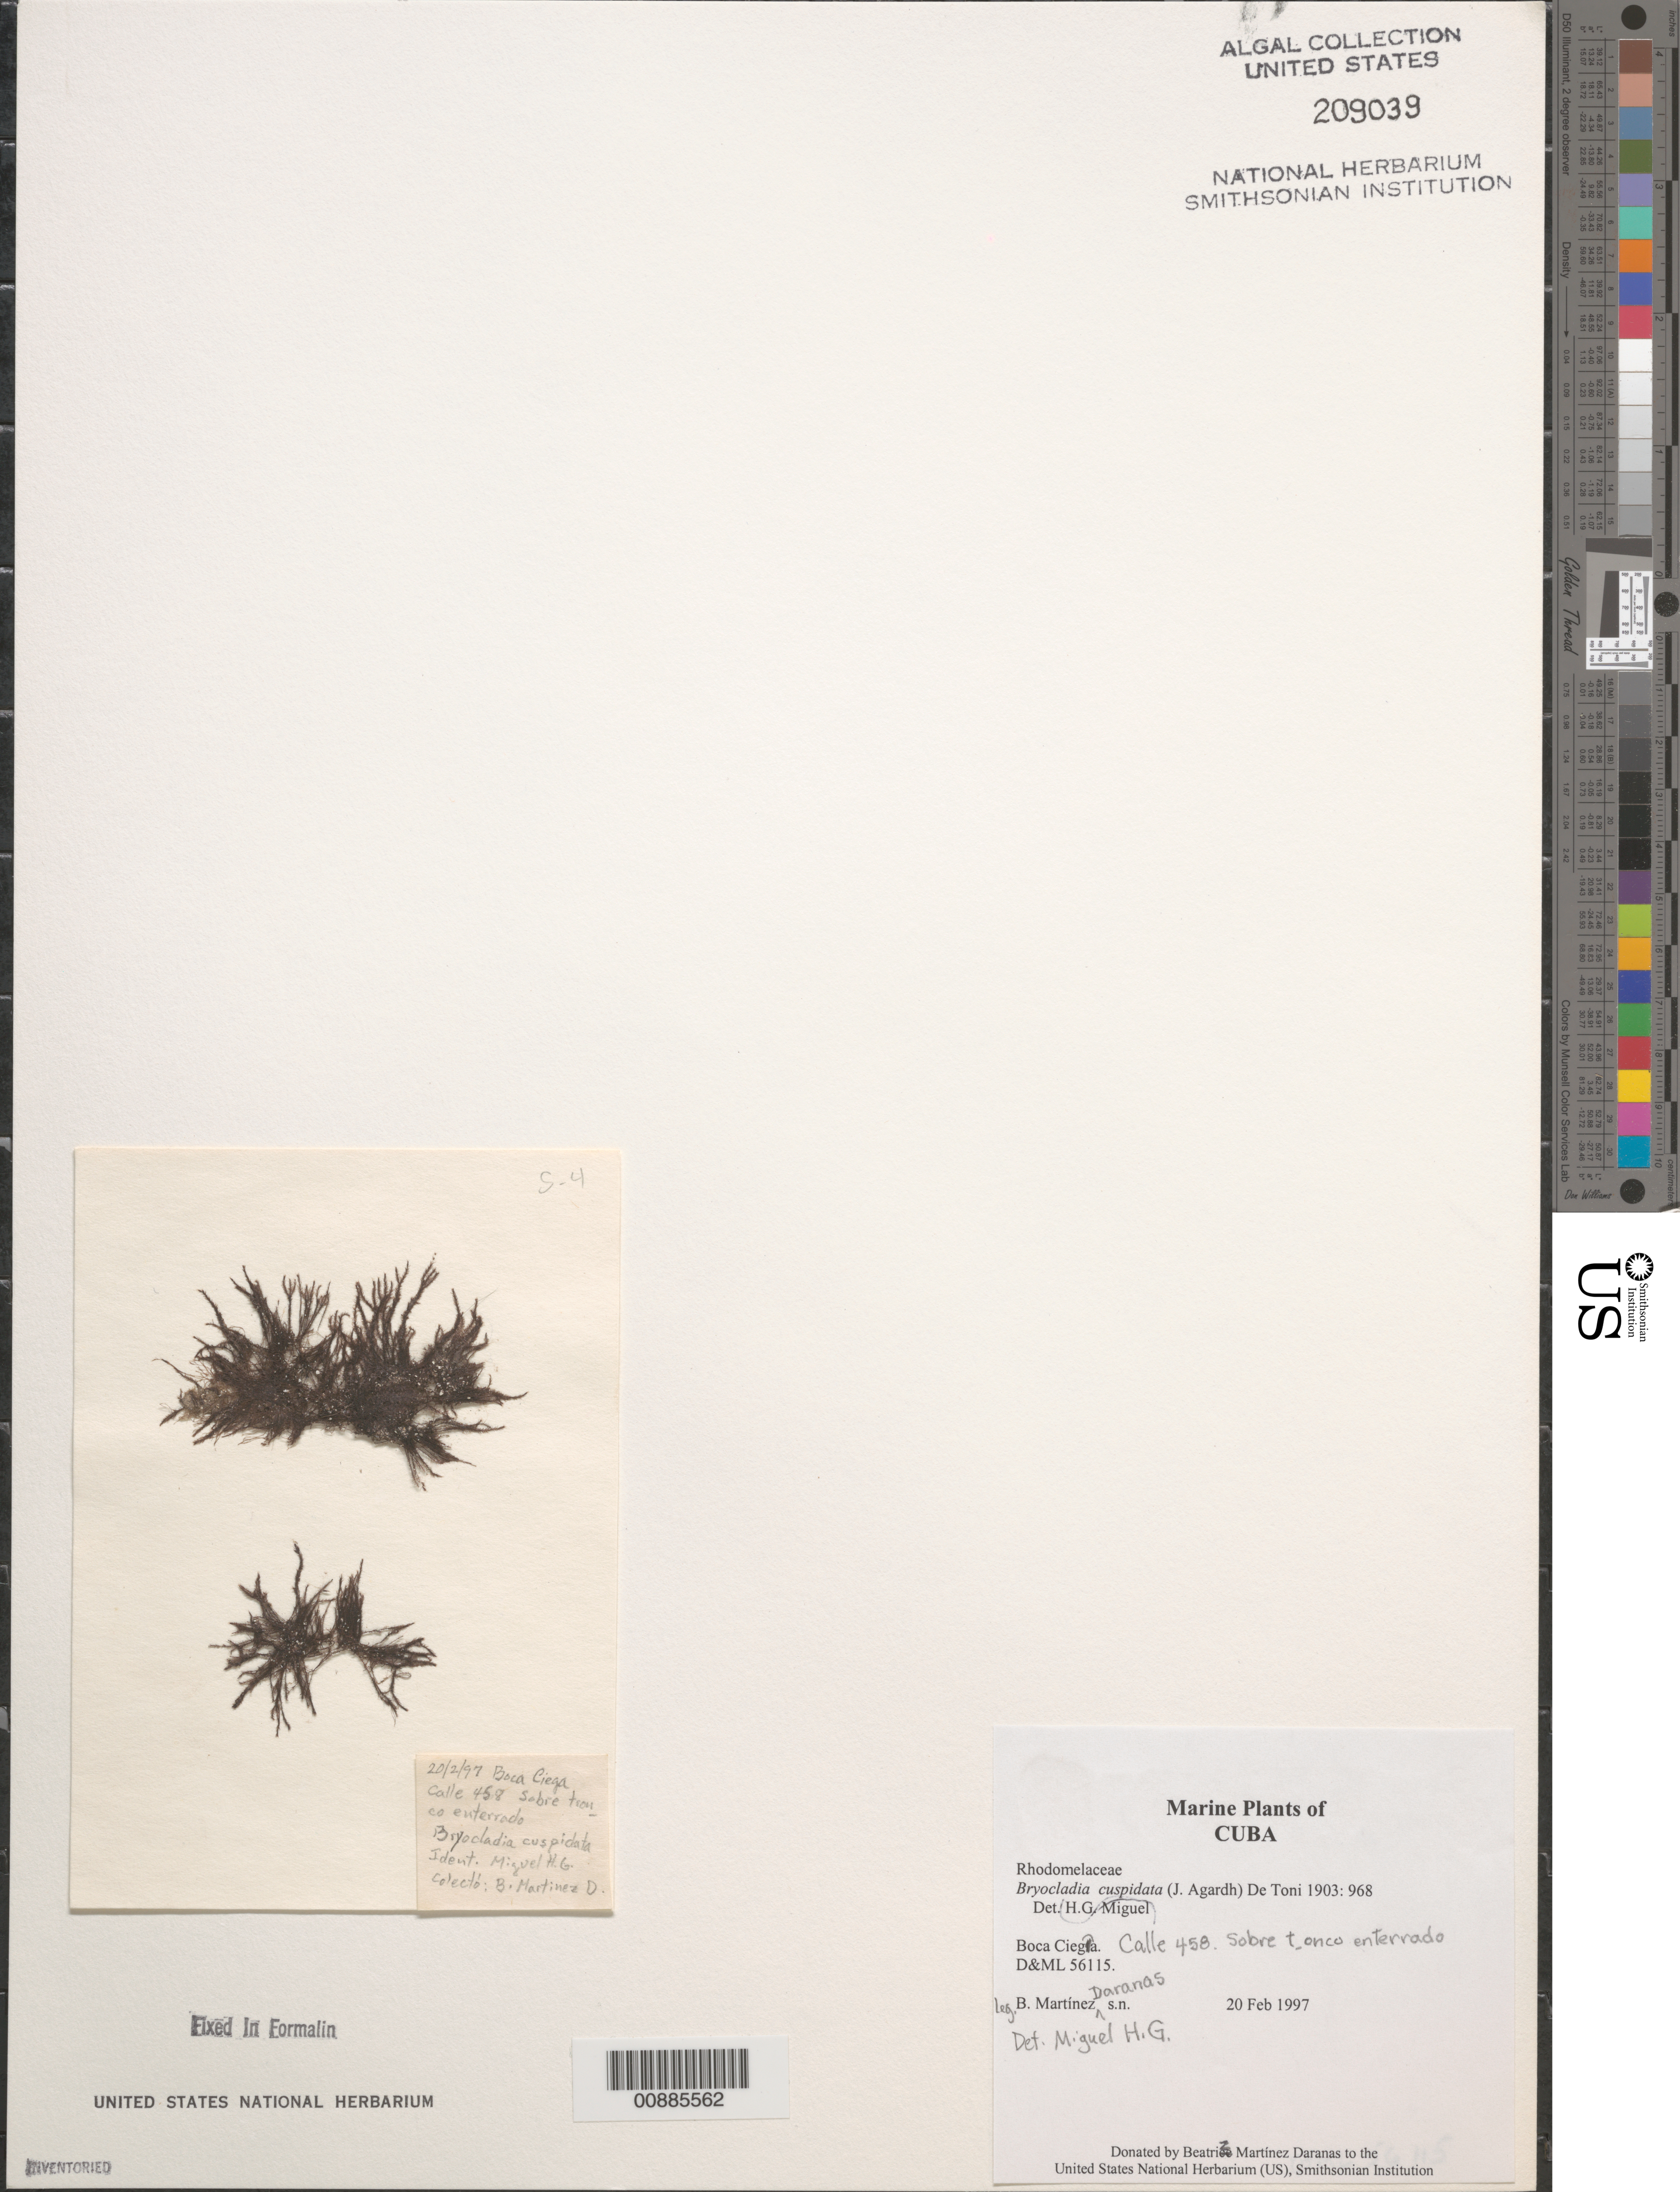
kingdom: Plantae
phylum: Rhodophyta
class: Florideophyceae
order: Ceramiales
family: Rhodomelaceae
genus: Bryocladia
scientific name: Bryocladia cuspidata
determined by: G., Miguel H.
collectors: B. Martinez Daranas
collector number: D&ML 56115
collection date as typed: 26 Feb 1997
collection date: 1997-02-26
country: Cuba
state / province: La Habana (city)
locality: Boca Ciega, Calle 458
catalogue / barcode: US 209039